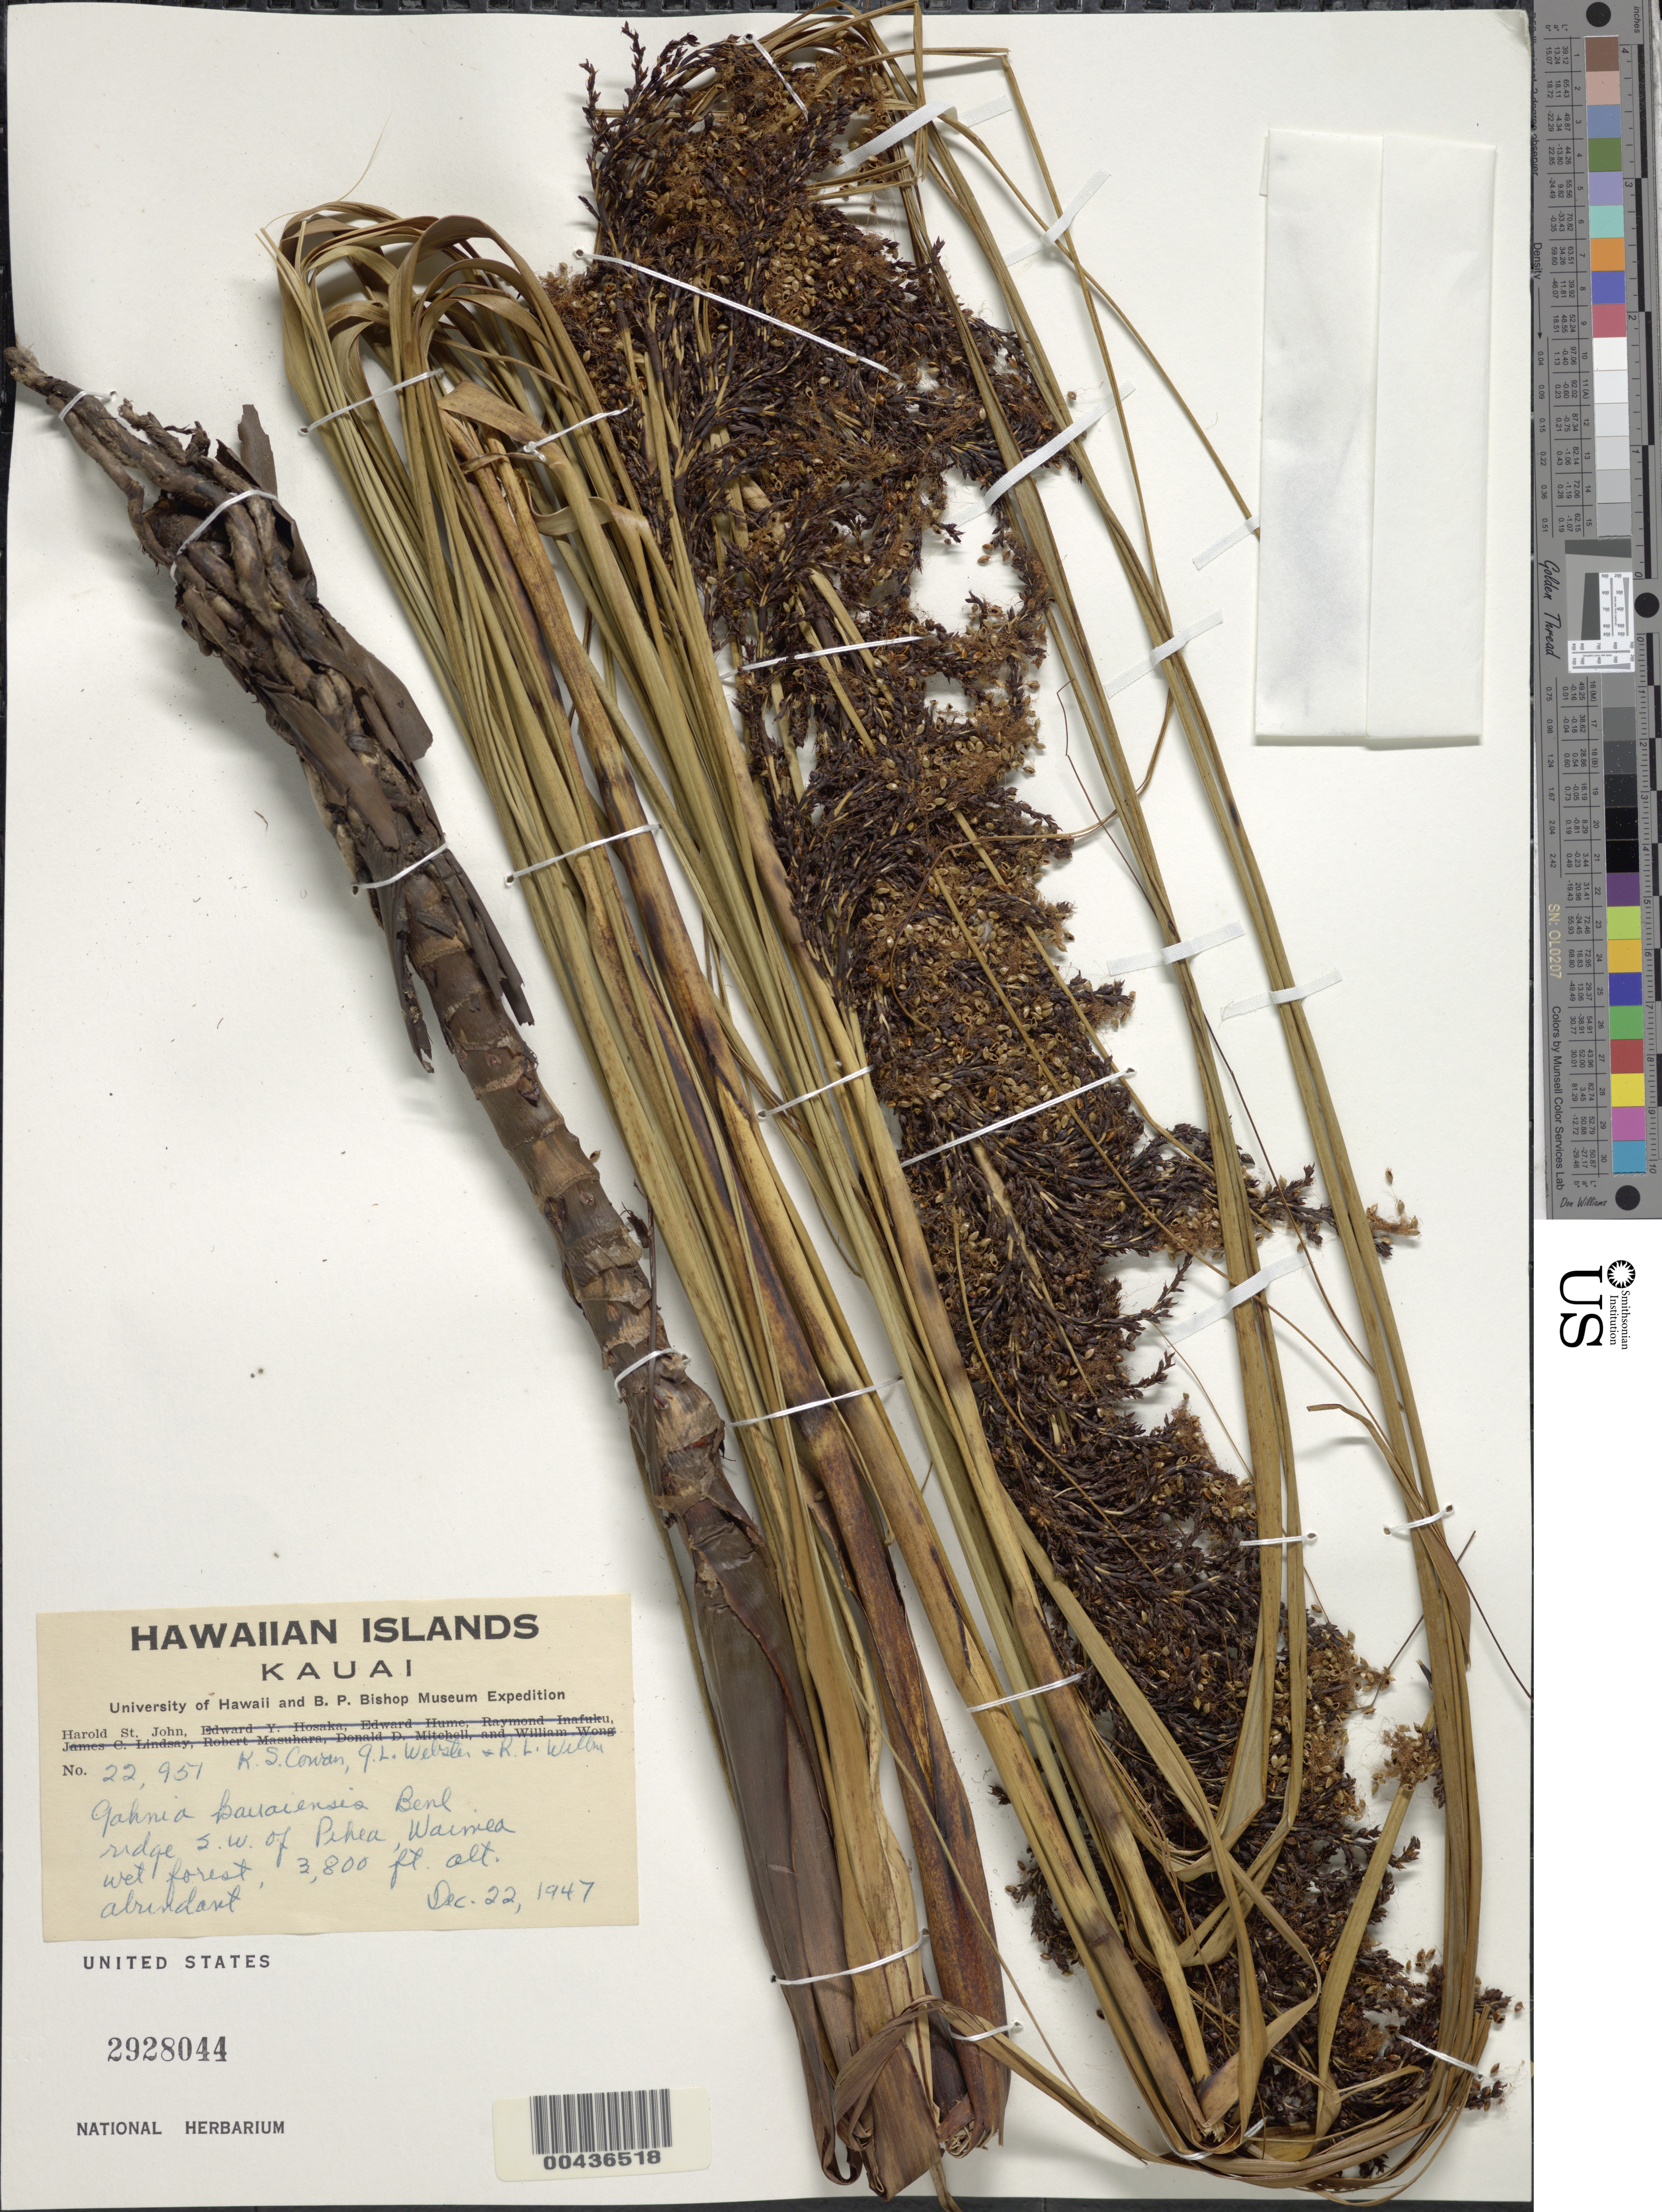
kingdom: Plantae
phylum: Tracheophyta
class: Liliopsida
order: Poales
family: Cyperaceae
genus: Gahnia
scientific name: Gahnia vitiensis subsp. kauaiensis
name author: (Benl) T. Koyama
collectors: H. St. John, R. S. Cowan, G. L. Webster & R. L. Wilbur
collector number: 22951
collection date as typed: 22 Dec 1947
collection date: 1947-12-22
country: United States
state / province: Hawaii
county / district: Kauai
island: Kaua'i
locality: ridge SW of Pihea, Waimea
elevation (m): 1219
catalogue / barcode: US 2928044